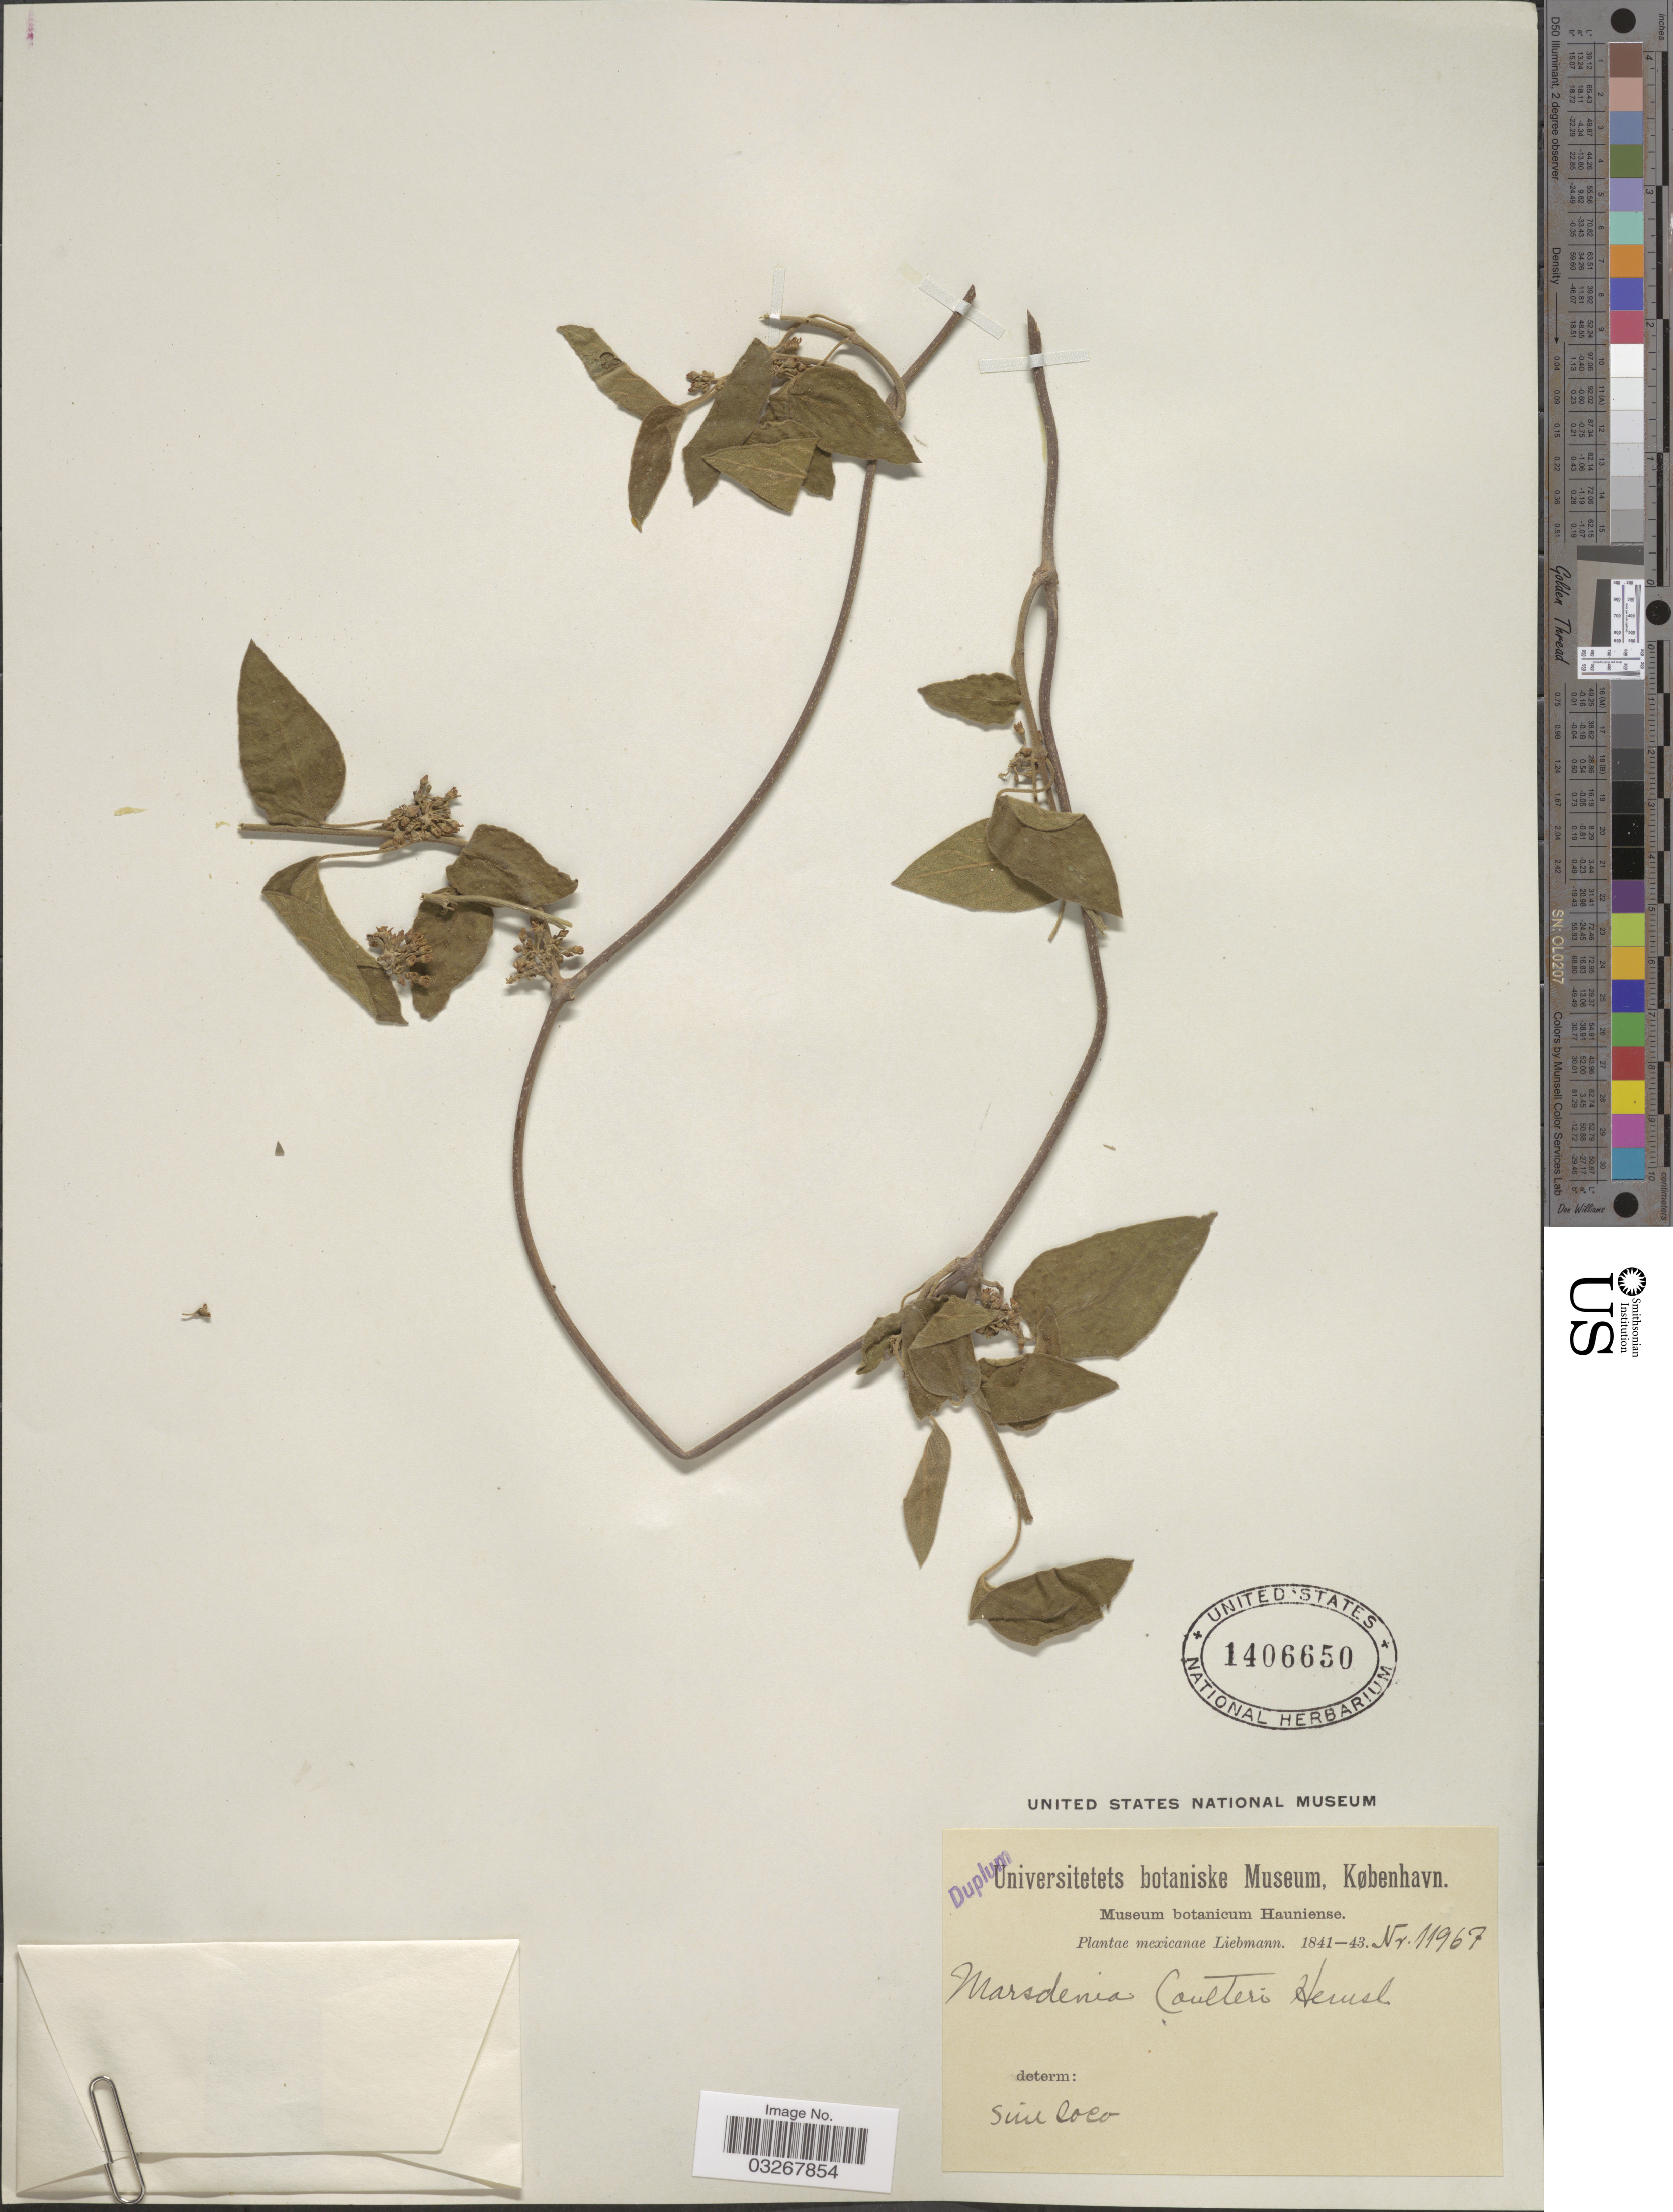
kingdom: Plantae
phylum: Tracheophyta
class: Magnoliopsida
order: Gentianales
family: Apocynaceae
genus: Marsdenia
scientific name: Marsdenia coulteri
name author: Hemsl.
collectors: Liebmann, --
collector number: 11967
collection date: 1841/1843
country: Mexico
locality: Sine loco.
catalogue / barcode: US 1406650